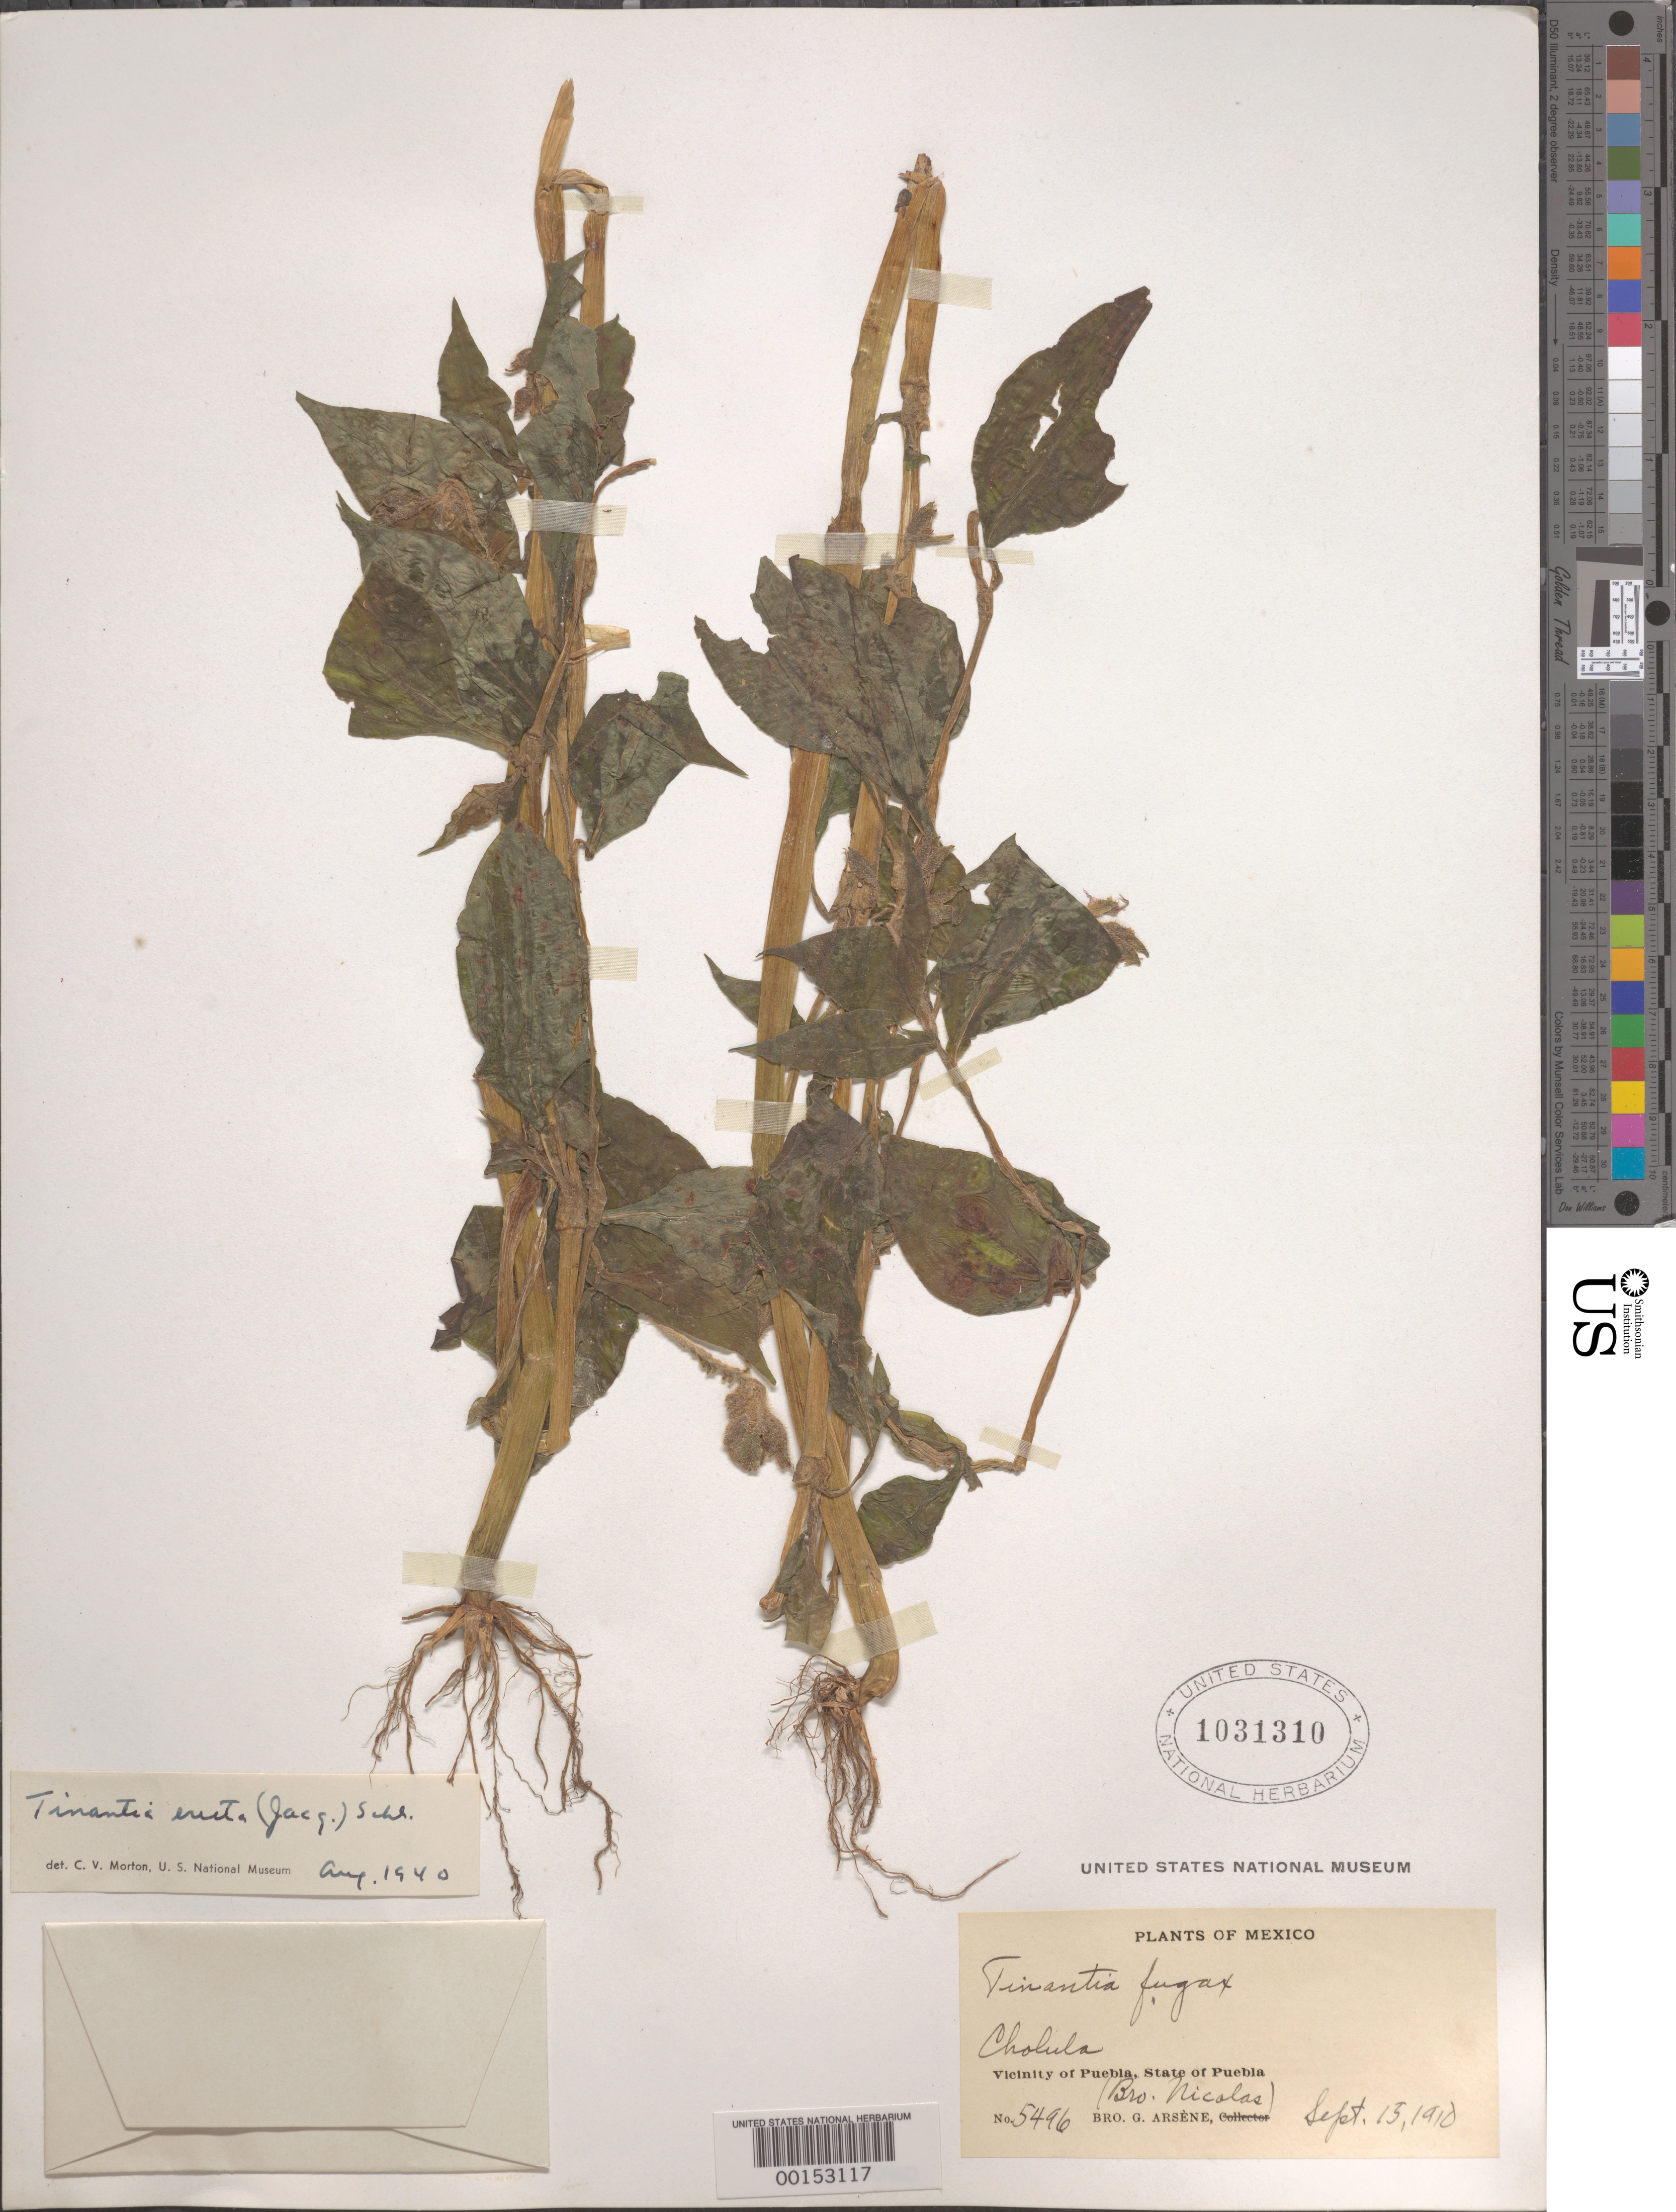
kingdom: Plantae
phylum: Tracheophyta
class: Liliopsida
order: Commelinales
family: Commelinaceae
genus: Tinantia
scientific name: Tinantia erecta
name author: (Jacq.) Fenzl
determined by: Morton, C. V.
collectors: Bro. Nicolas & Bro. G. Arsène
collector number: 5496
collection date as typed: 15 Sep 1910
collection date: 1910-09-15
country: Mexico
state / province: Puebla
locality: Cholula, Puebla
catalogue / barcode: US 1031310